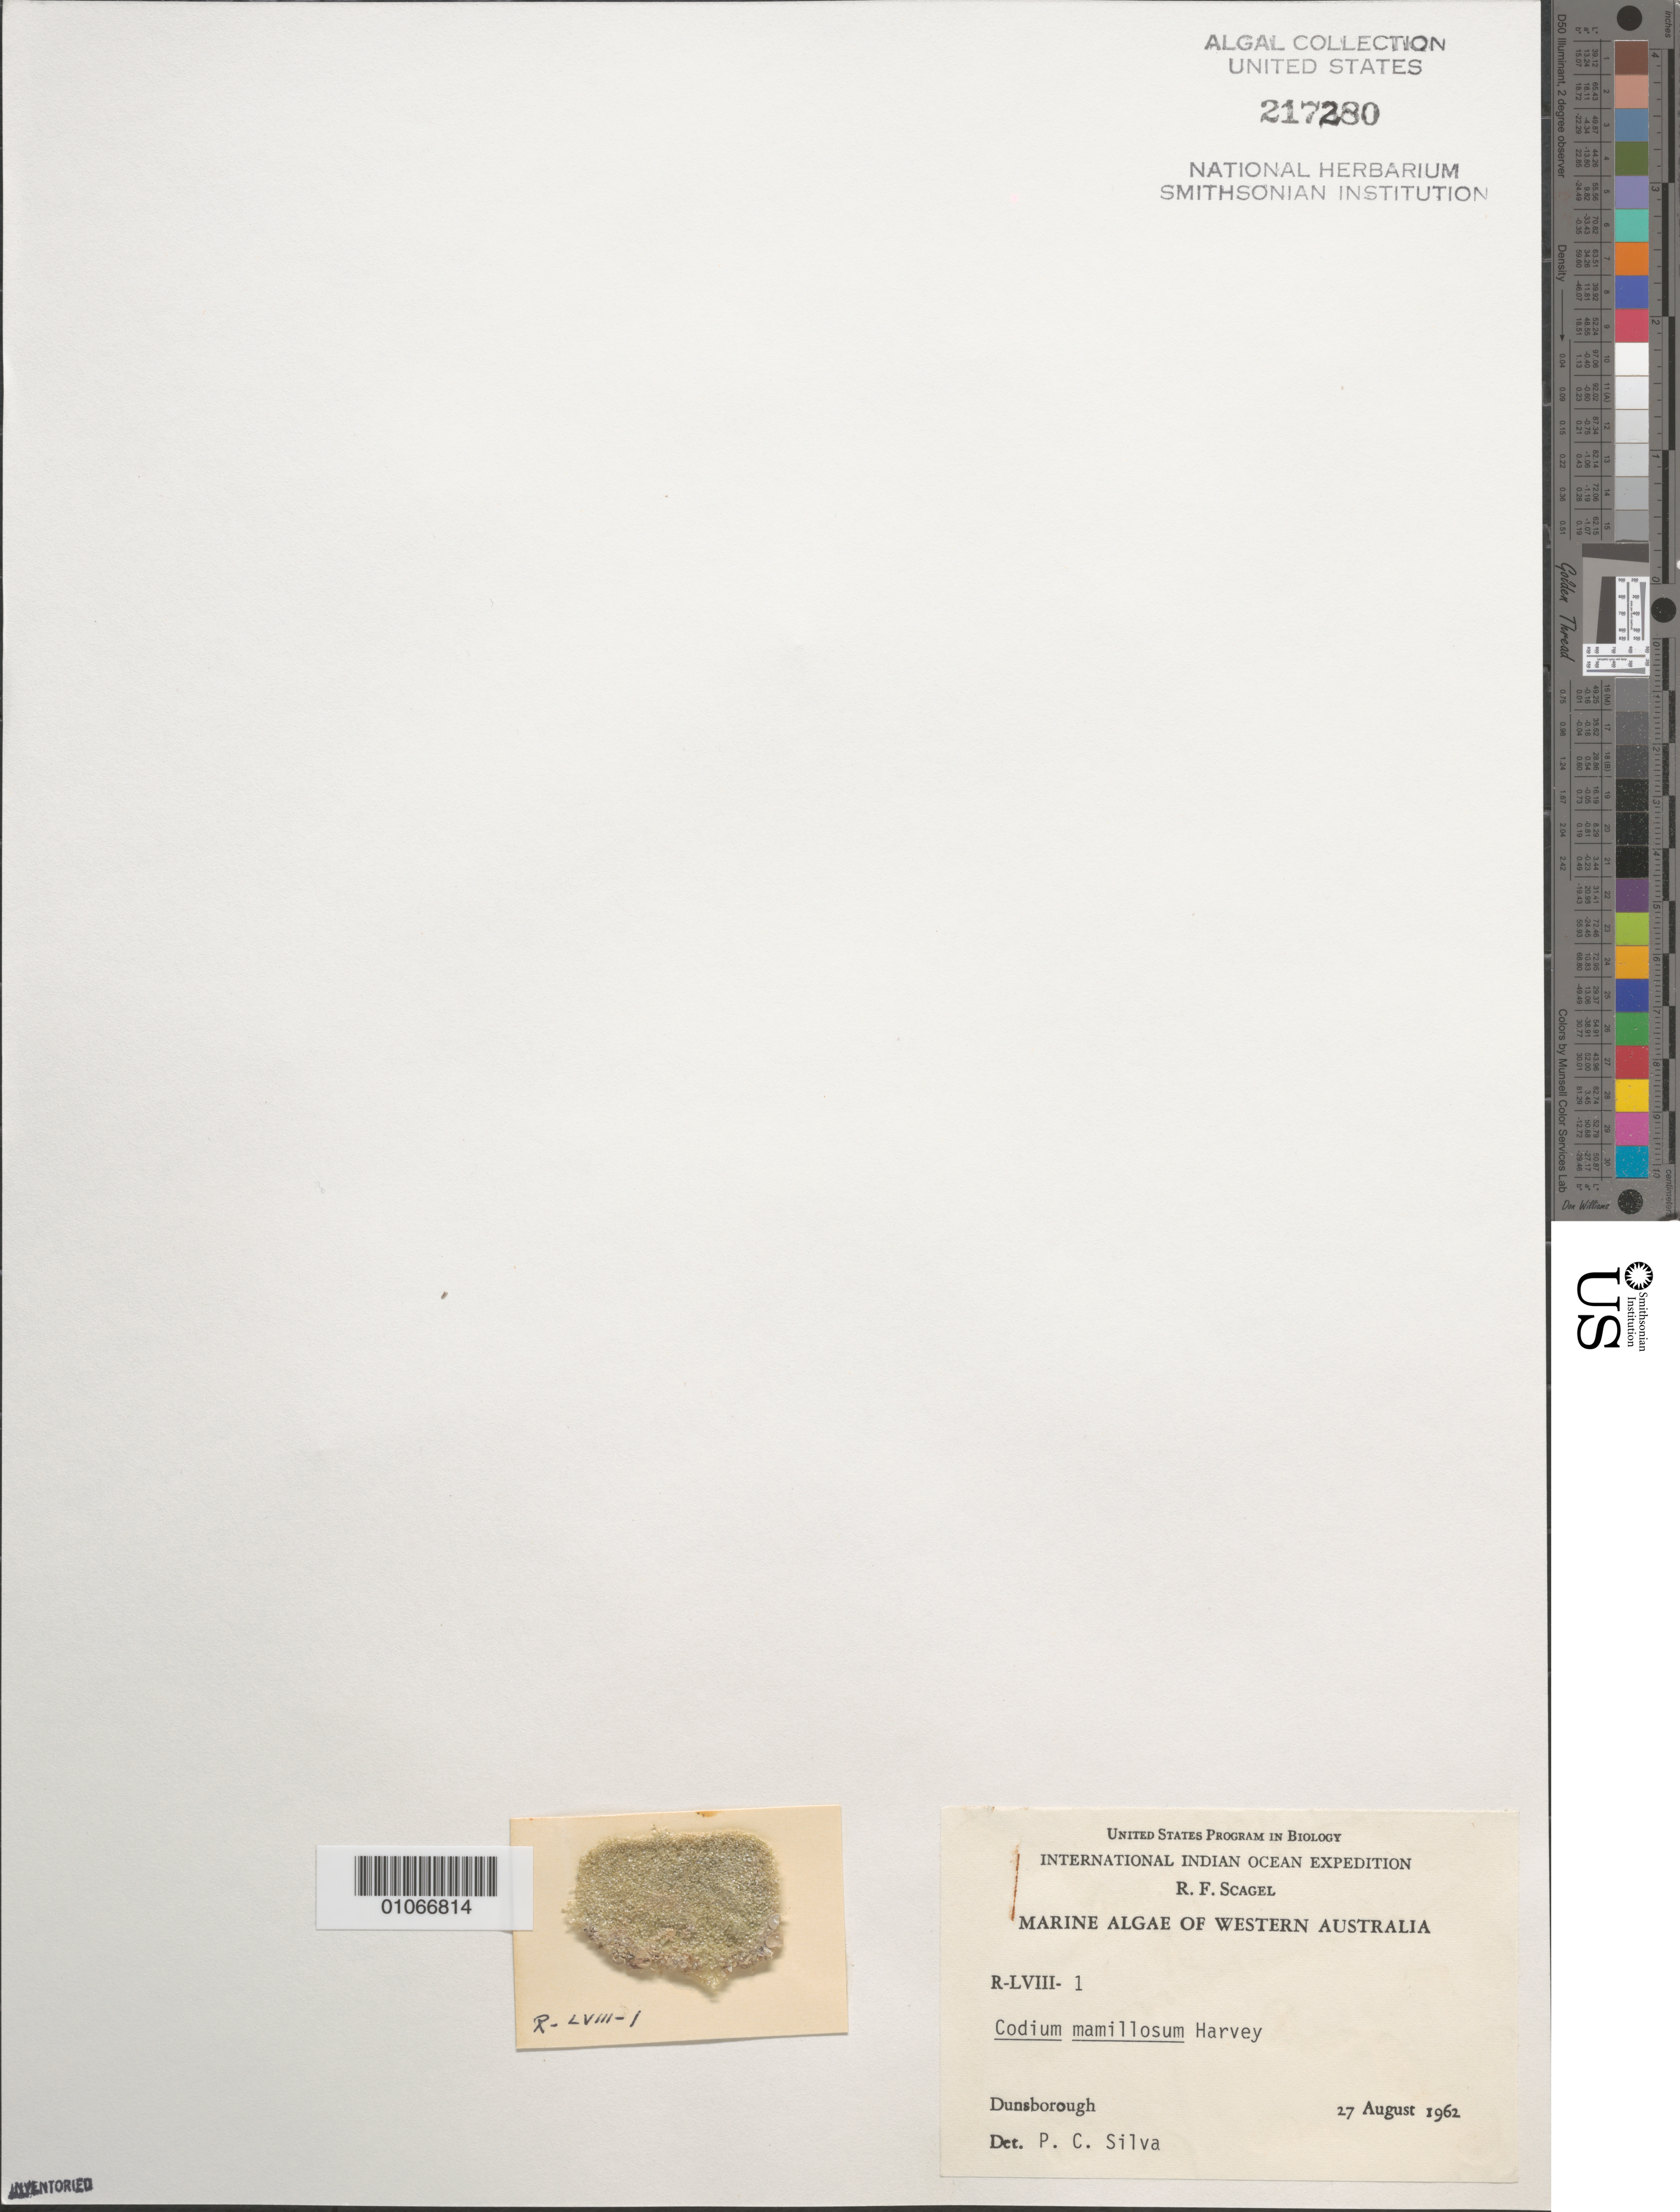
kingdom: Plantae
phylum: Chlorophyta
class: Ulvophyceae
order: Bryopsidales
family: Codiaceae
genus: Codium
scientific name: Codium mamillosum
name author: Harv.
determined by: Silva, P. C.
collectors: R. F. Scagel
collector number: R-LVIII-1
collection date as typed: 27 Aug 1962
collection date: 1962-08-27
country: Australia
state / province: Western Australia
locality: Dunsborough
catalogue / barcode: US 217280